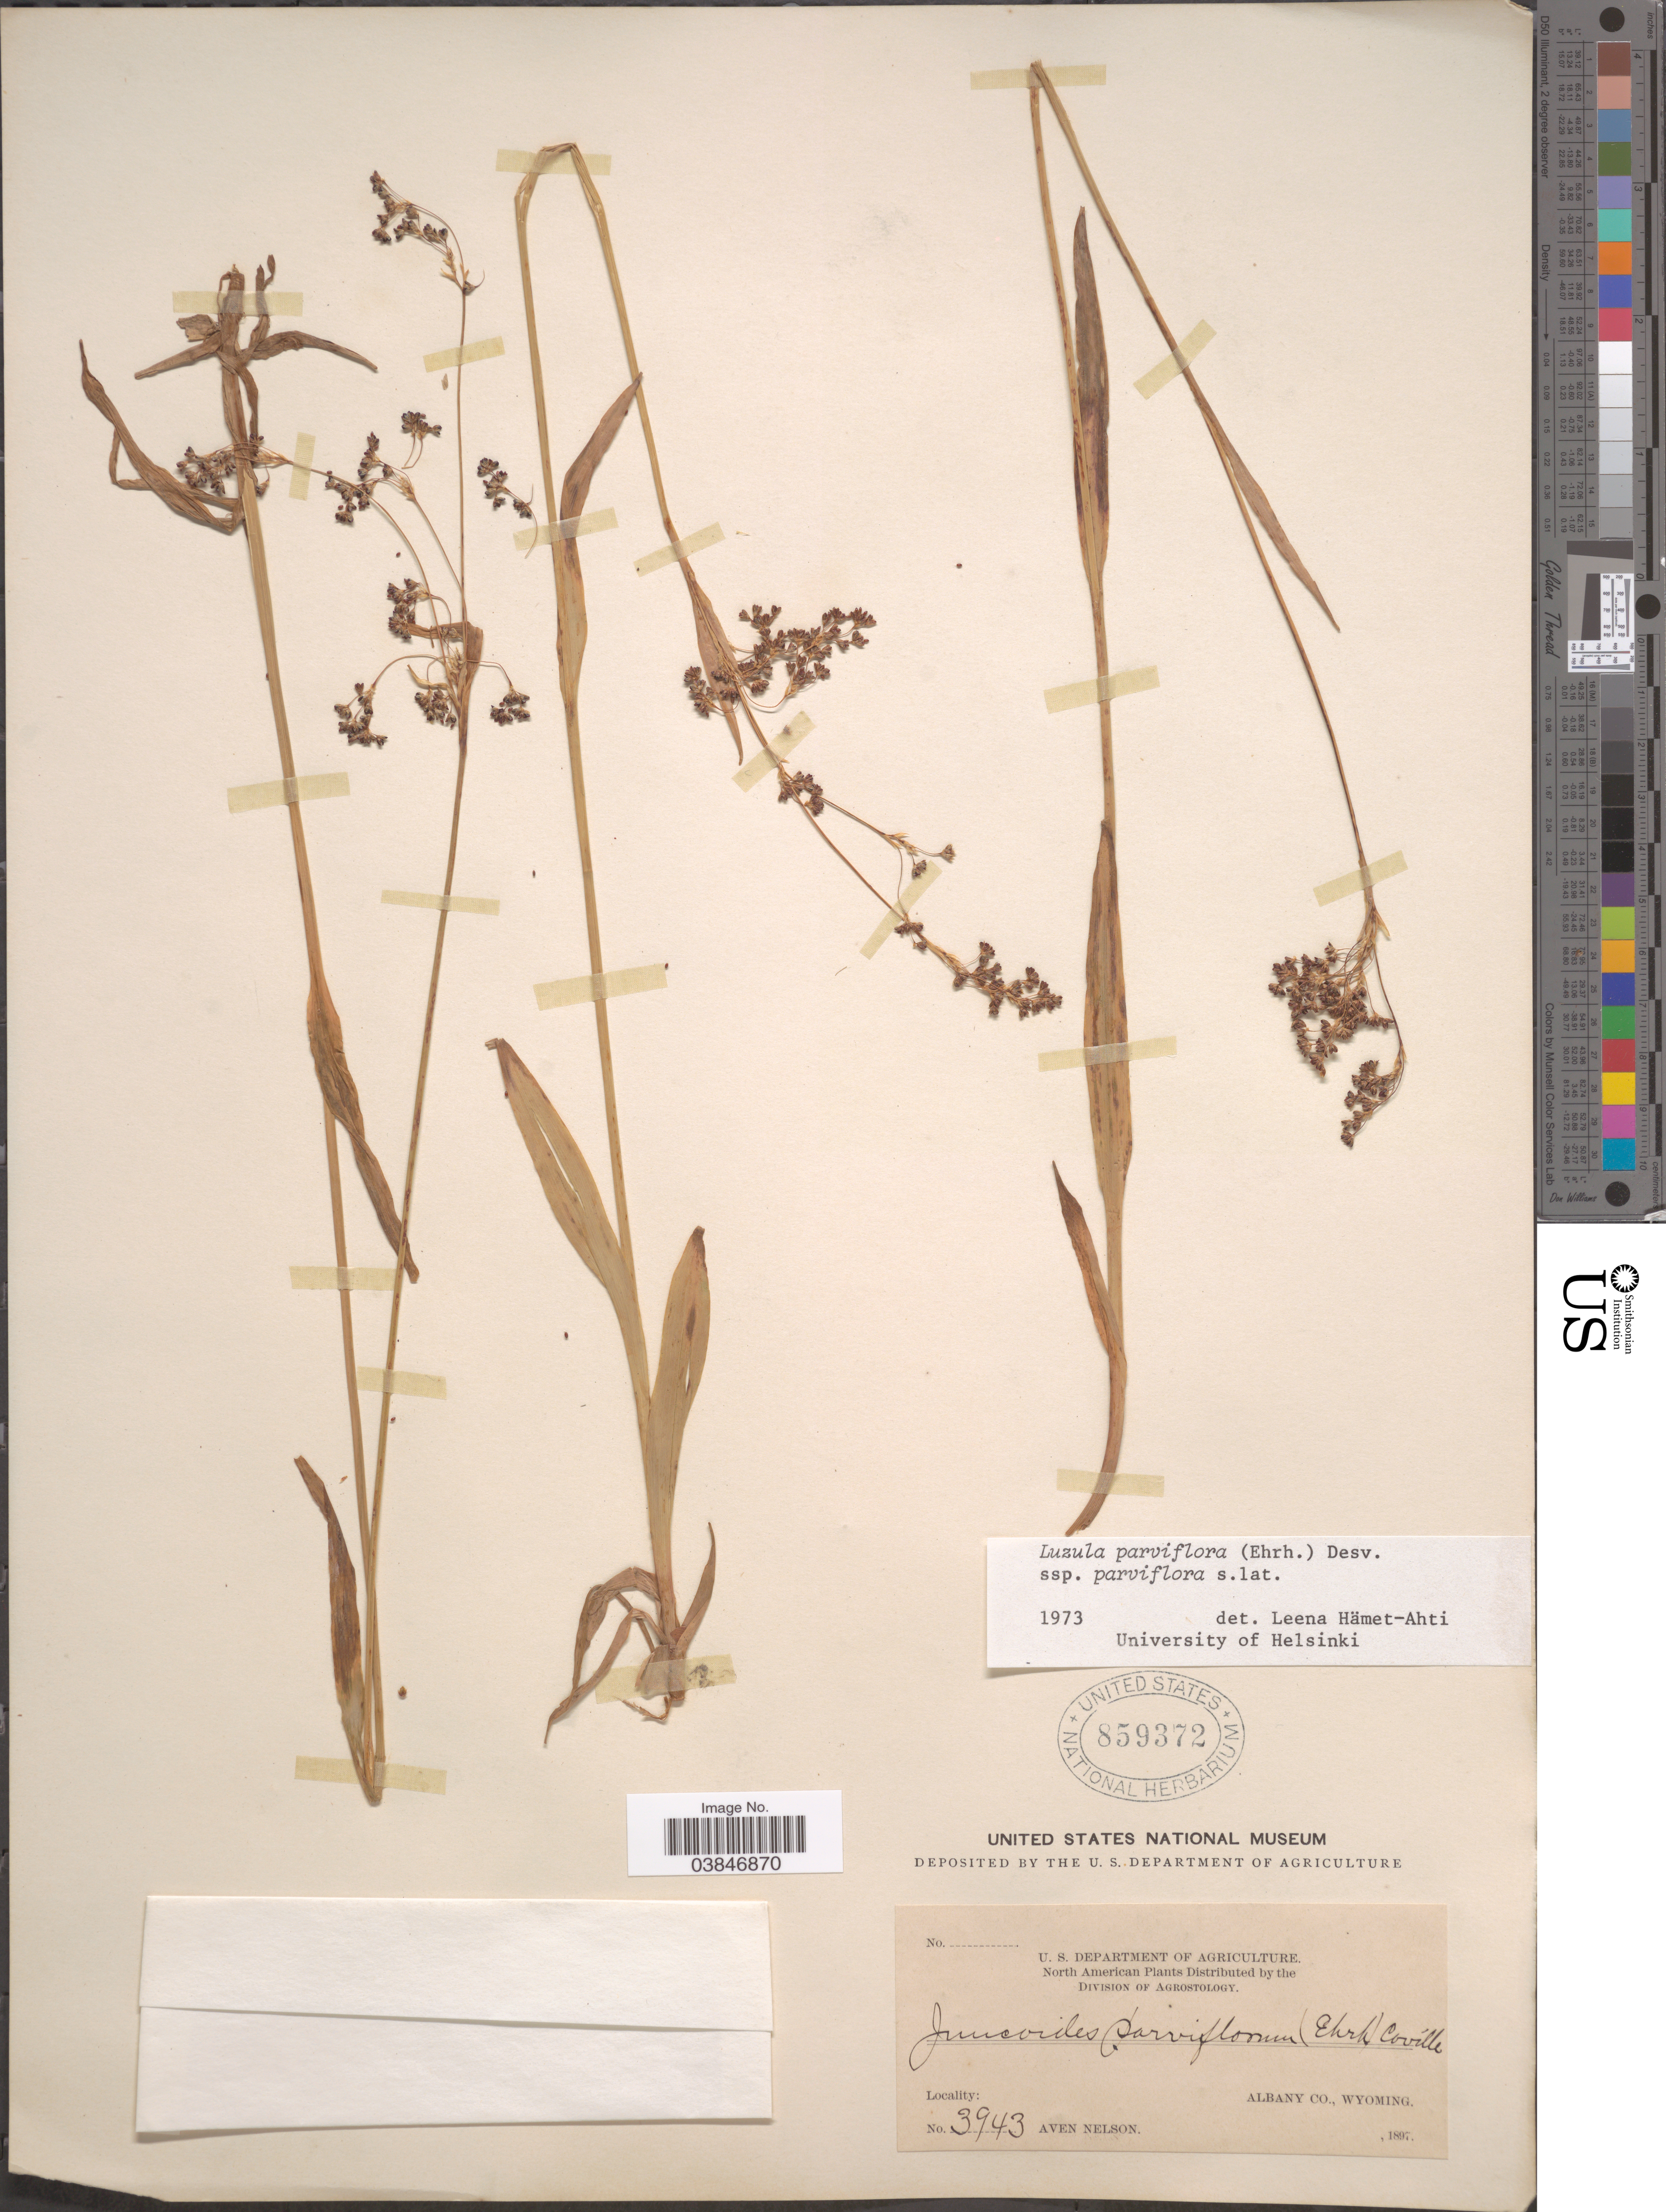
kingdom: Plantae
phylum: Tracheophyta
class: Liliopsida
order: Poales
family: Juncaceae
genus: Luzula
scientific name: Luzula parviflora subsp. parviflora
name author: (Ehrh.) Desv.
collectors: A. Nelson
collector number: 3943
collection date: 1897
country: United States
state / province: Wyoming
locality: Albany Co.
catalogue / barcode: US 859372